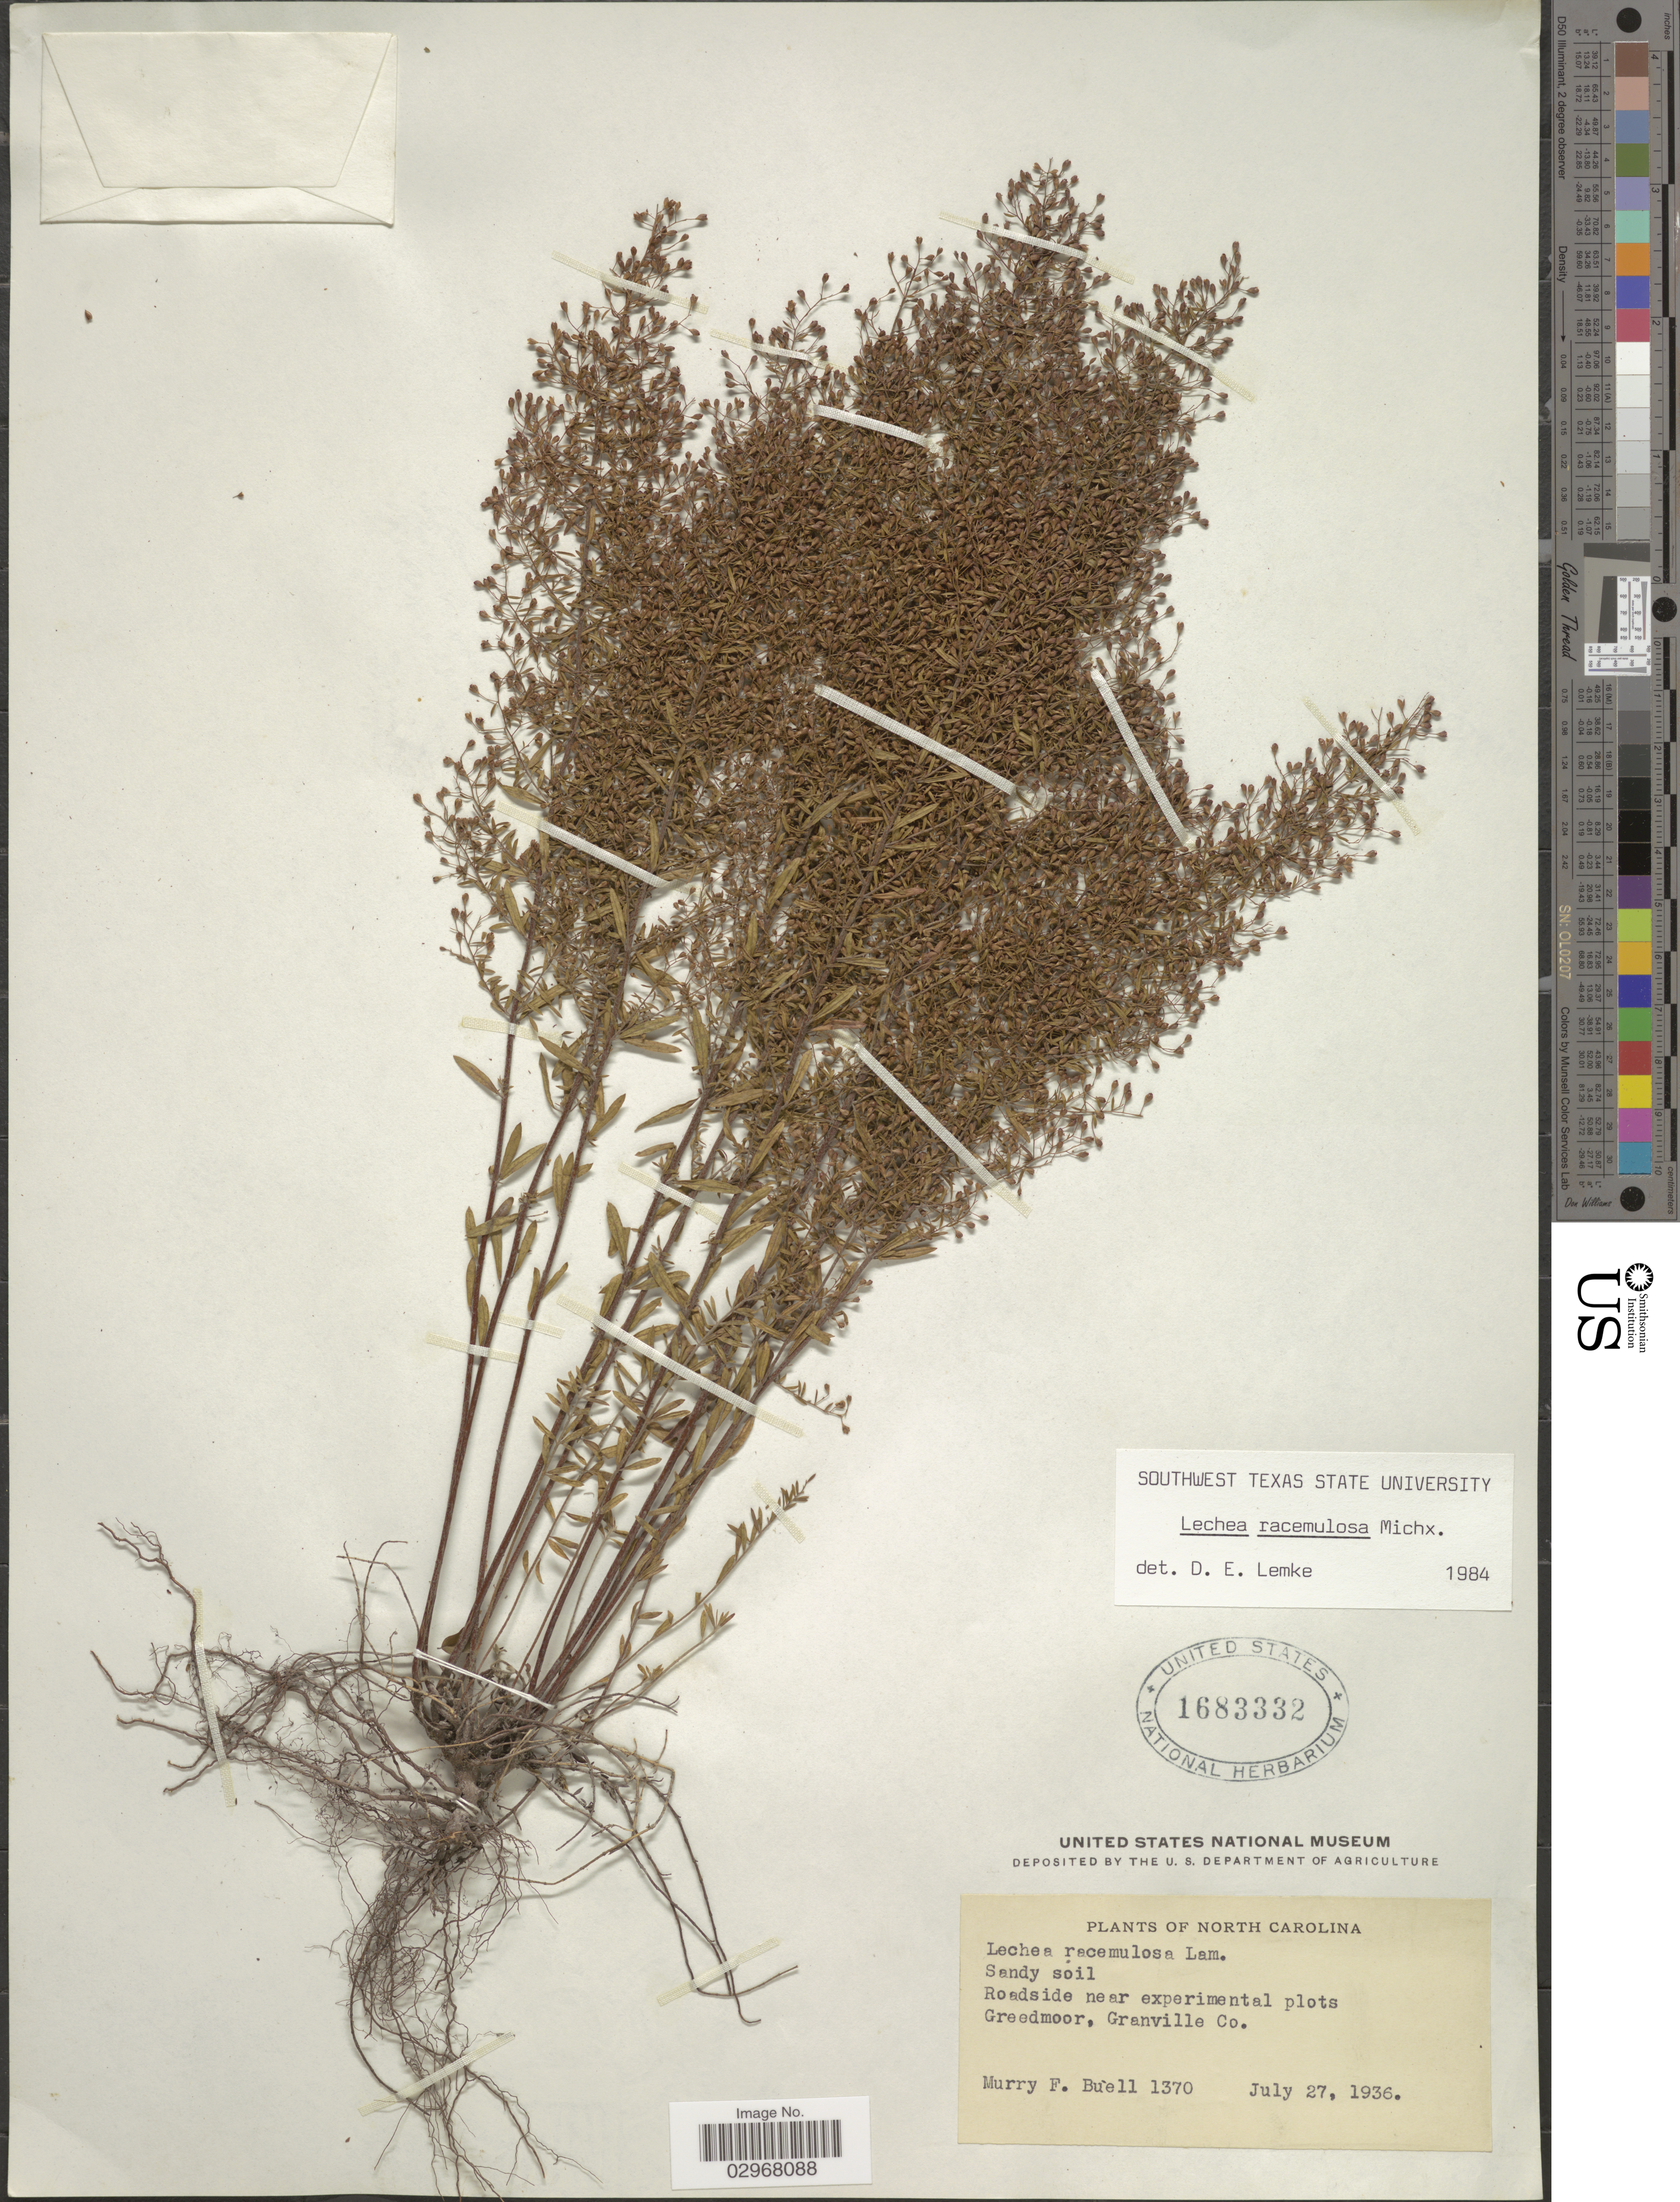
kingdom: Plantae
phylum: Tracheophyta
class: Magnoliopsida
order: Malvales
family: Cistaceae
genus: Lechea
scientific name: Lechea racemulosa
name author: Michx.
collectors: M. Buell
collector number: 1370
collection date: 1936-07-27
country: United States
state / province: North Carolina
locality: Roadside near experimental plots Greedmoor, Granville Co.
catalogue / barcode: US 1683332